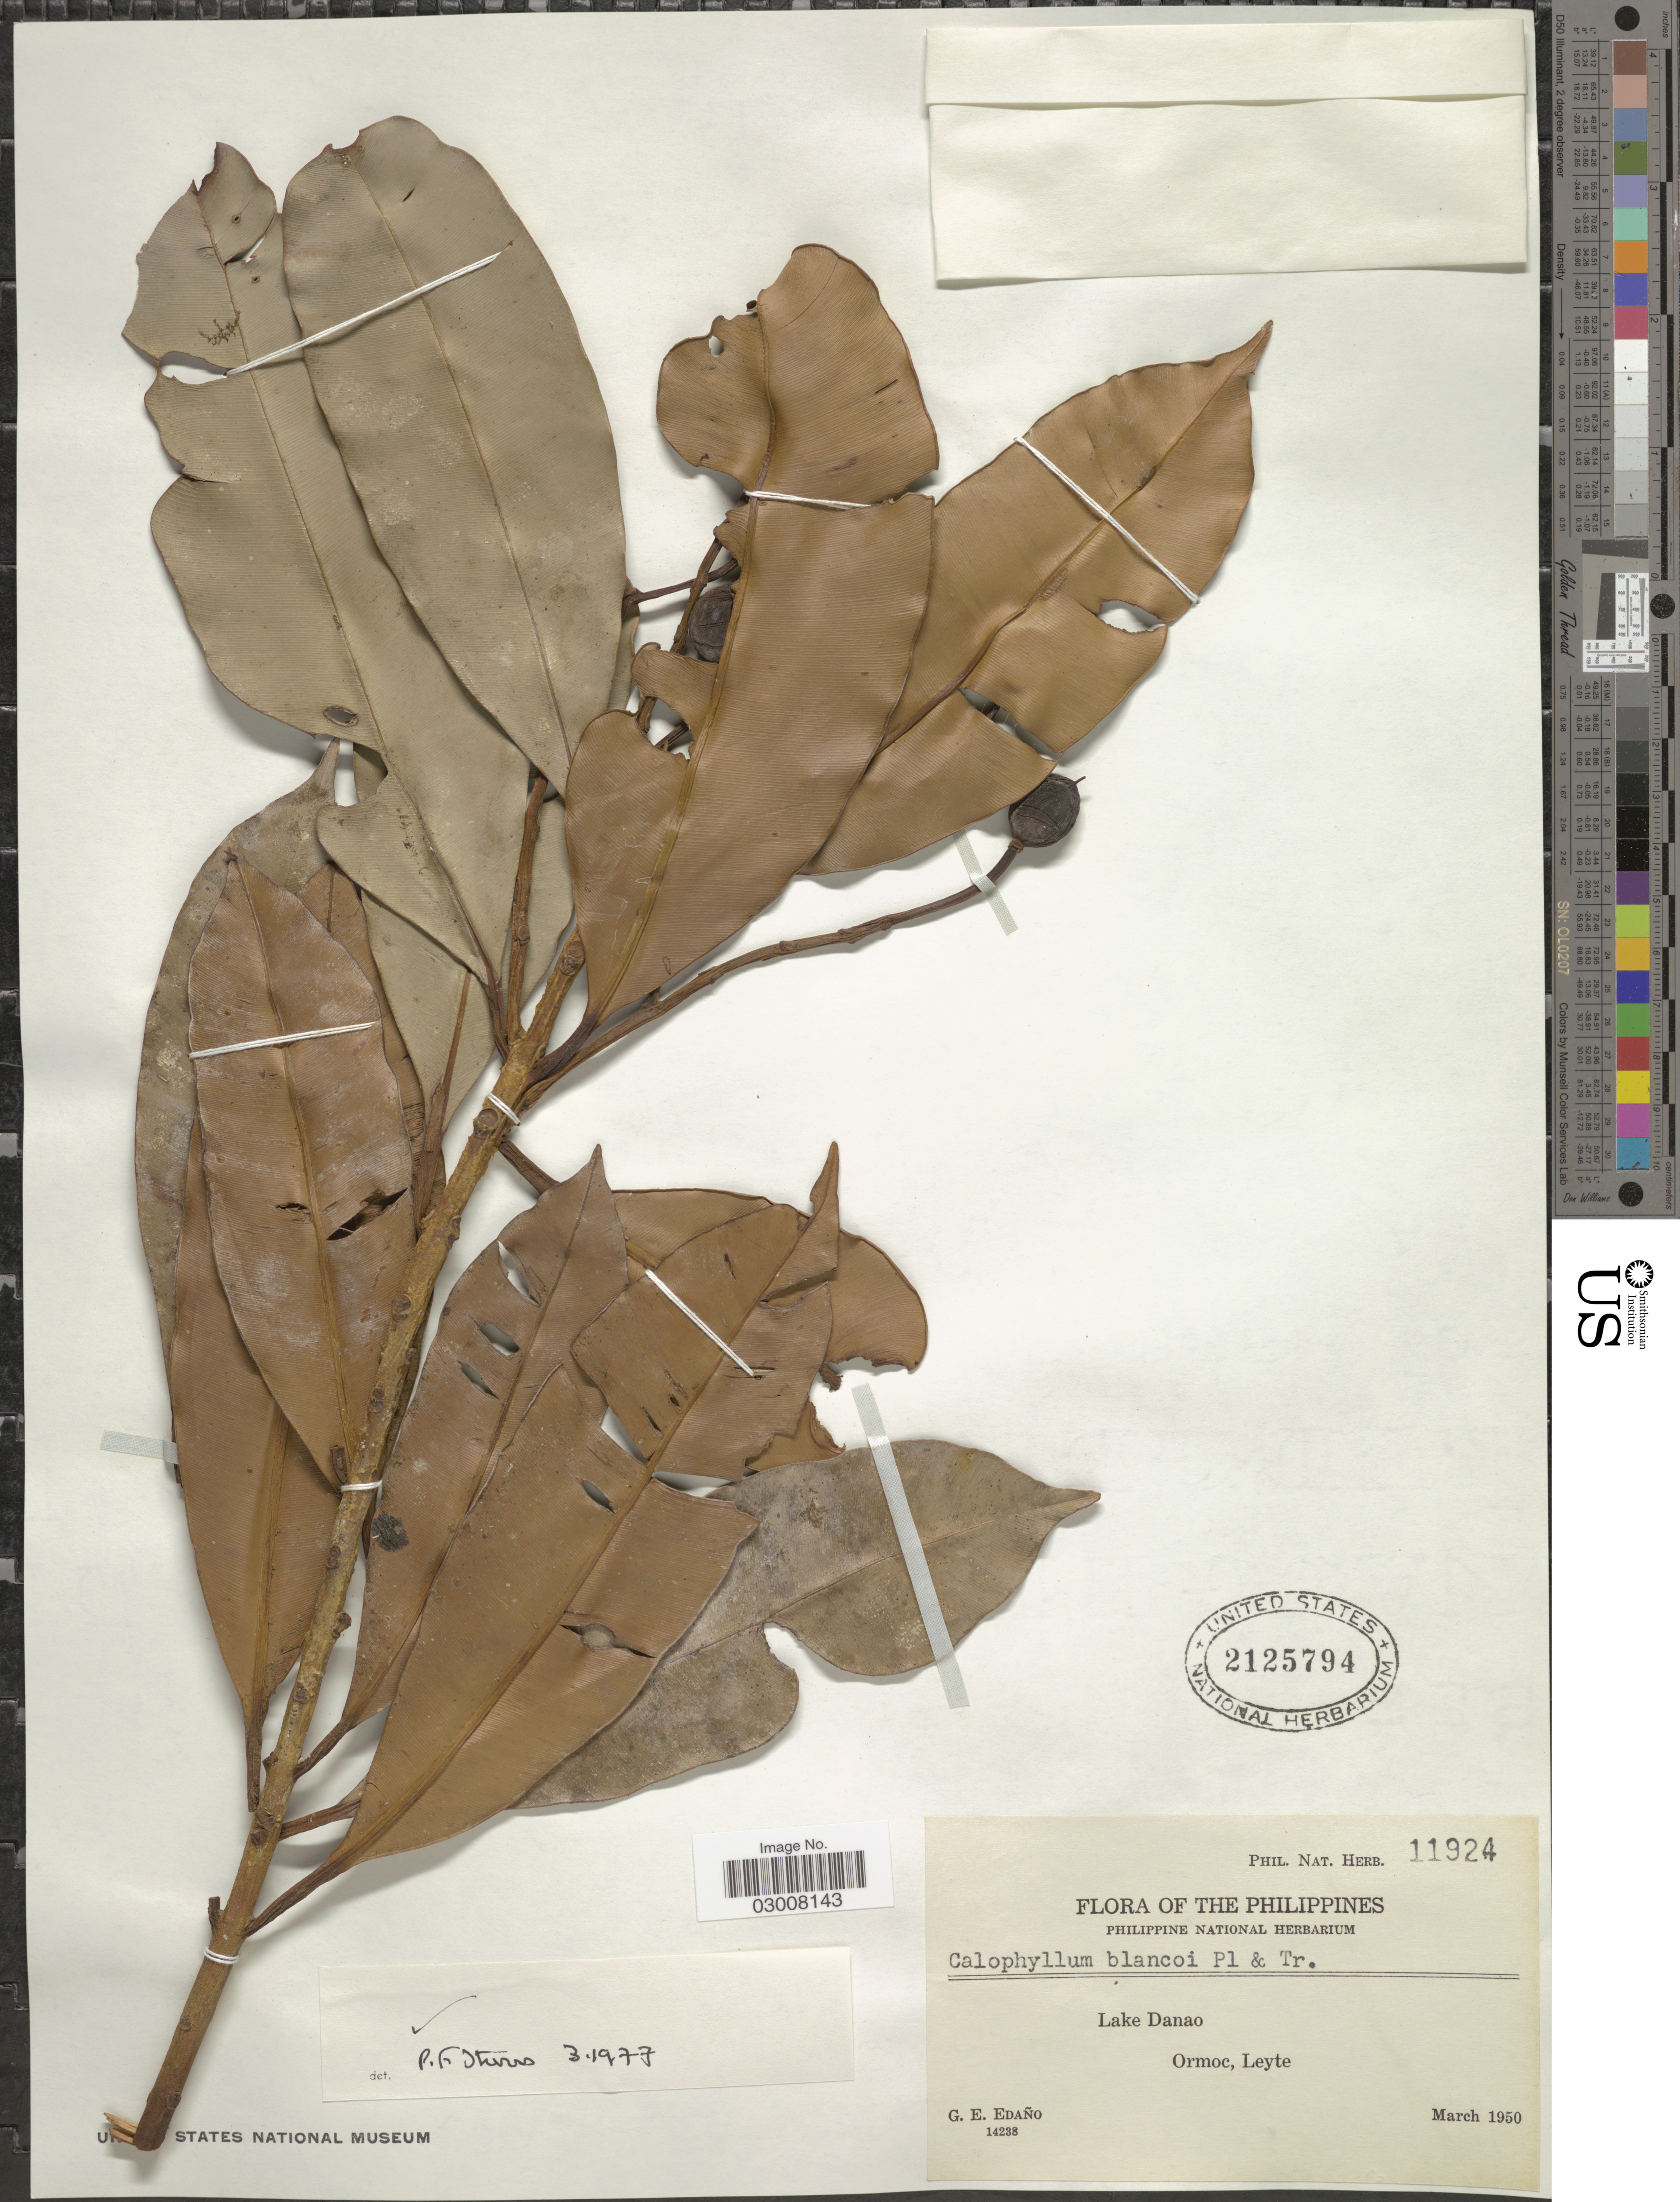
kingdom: Plantae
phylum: Tracheophyta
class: Magnoliopsida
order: Malpighiales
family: Calophyllaceae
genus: Calophyllum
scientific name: Calophyllum blancoi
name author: Planch. & Triana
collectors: G. E. Edaño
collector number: Phil. Nat. Herb. 11924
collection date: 1950-03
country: Philippines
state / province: Eastern Visayas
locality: Lake Danao, Ormoc, Leyte.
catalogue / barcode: US 2125794